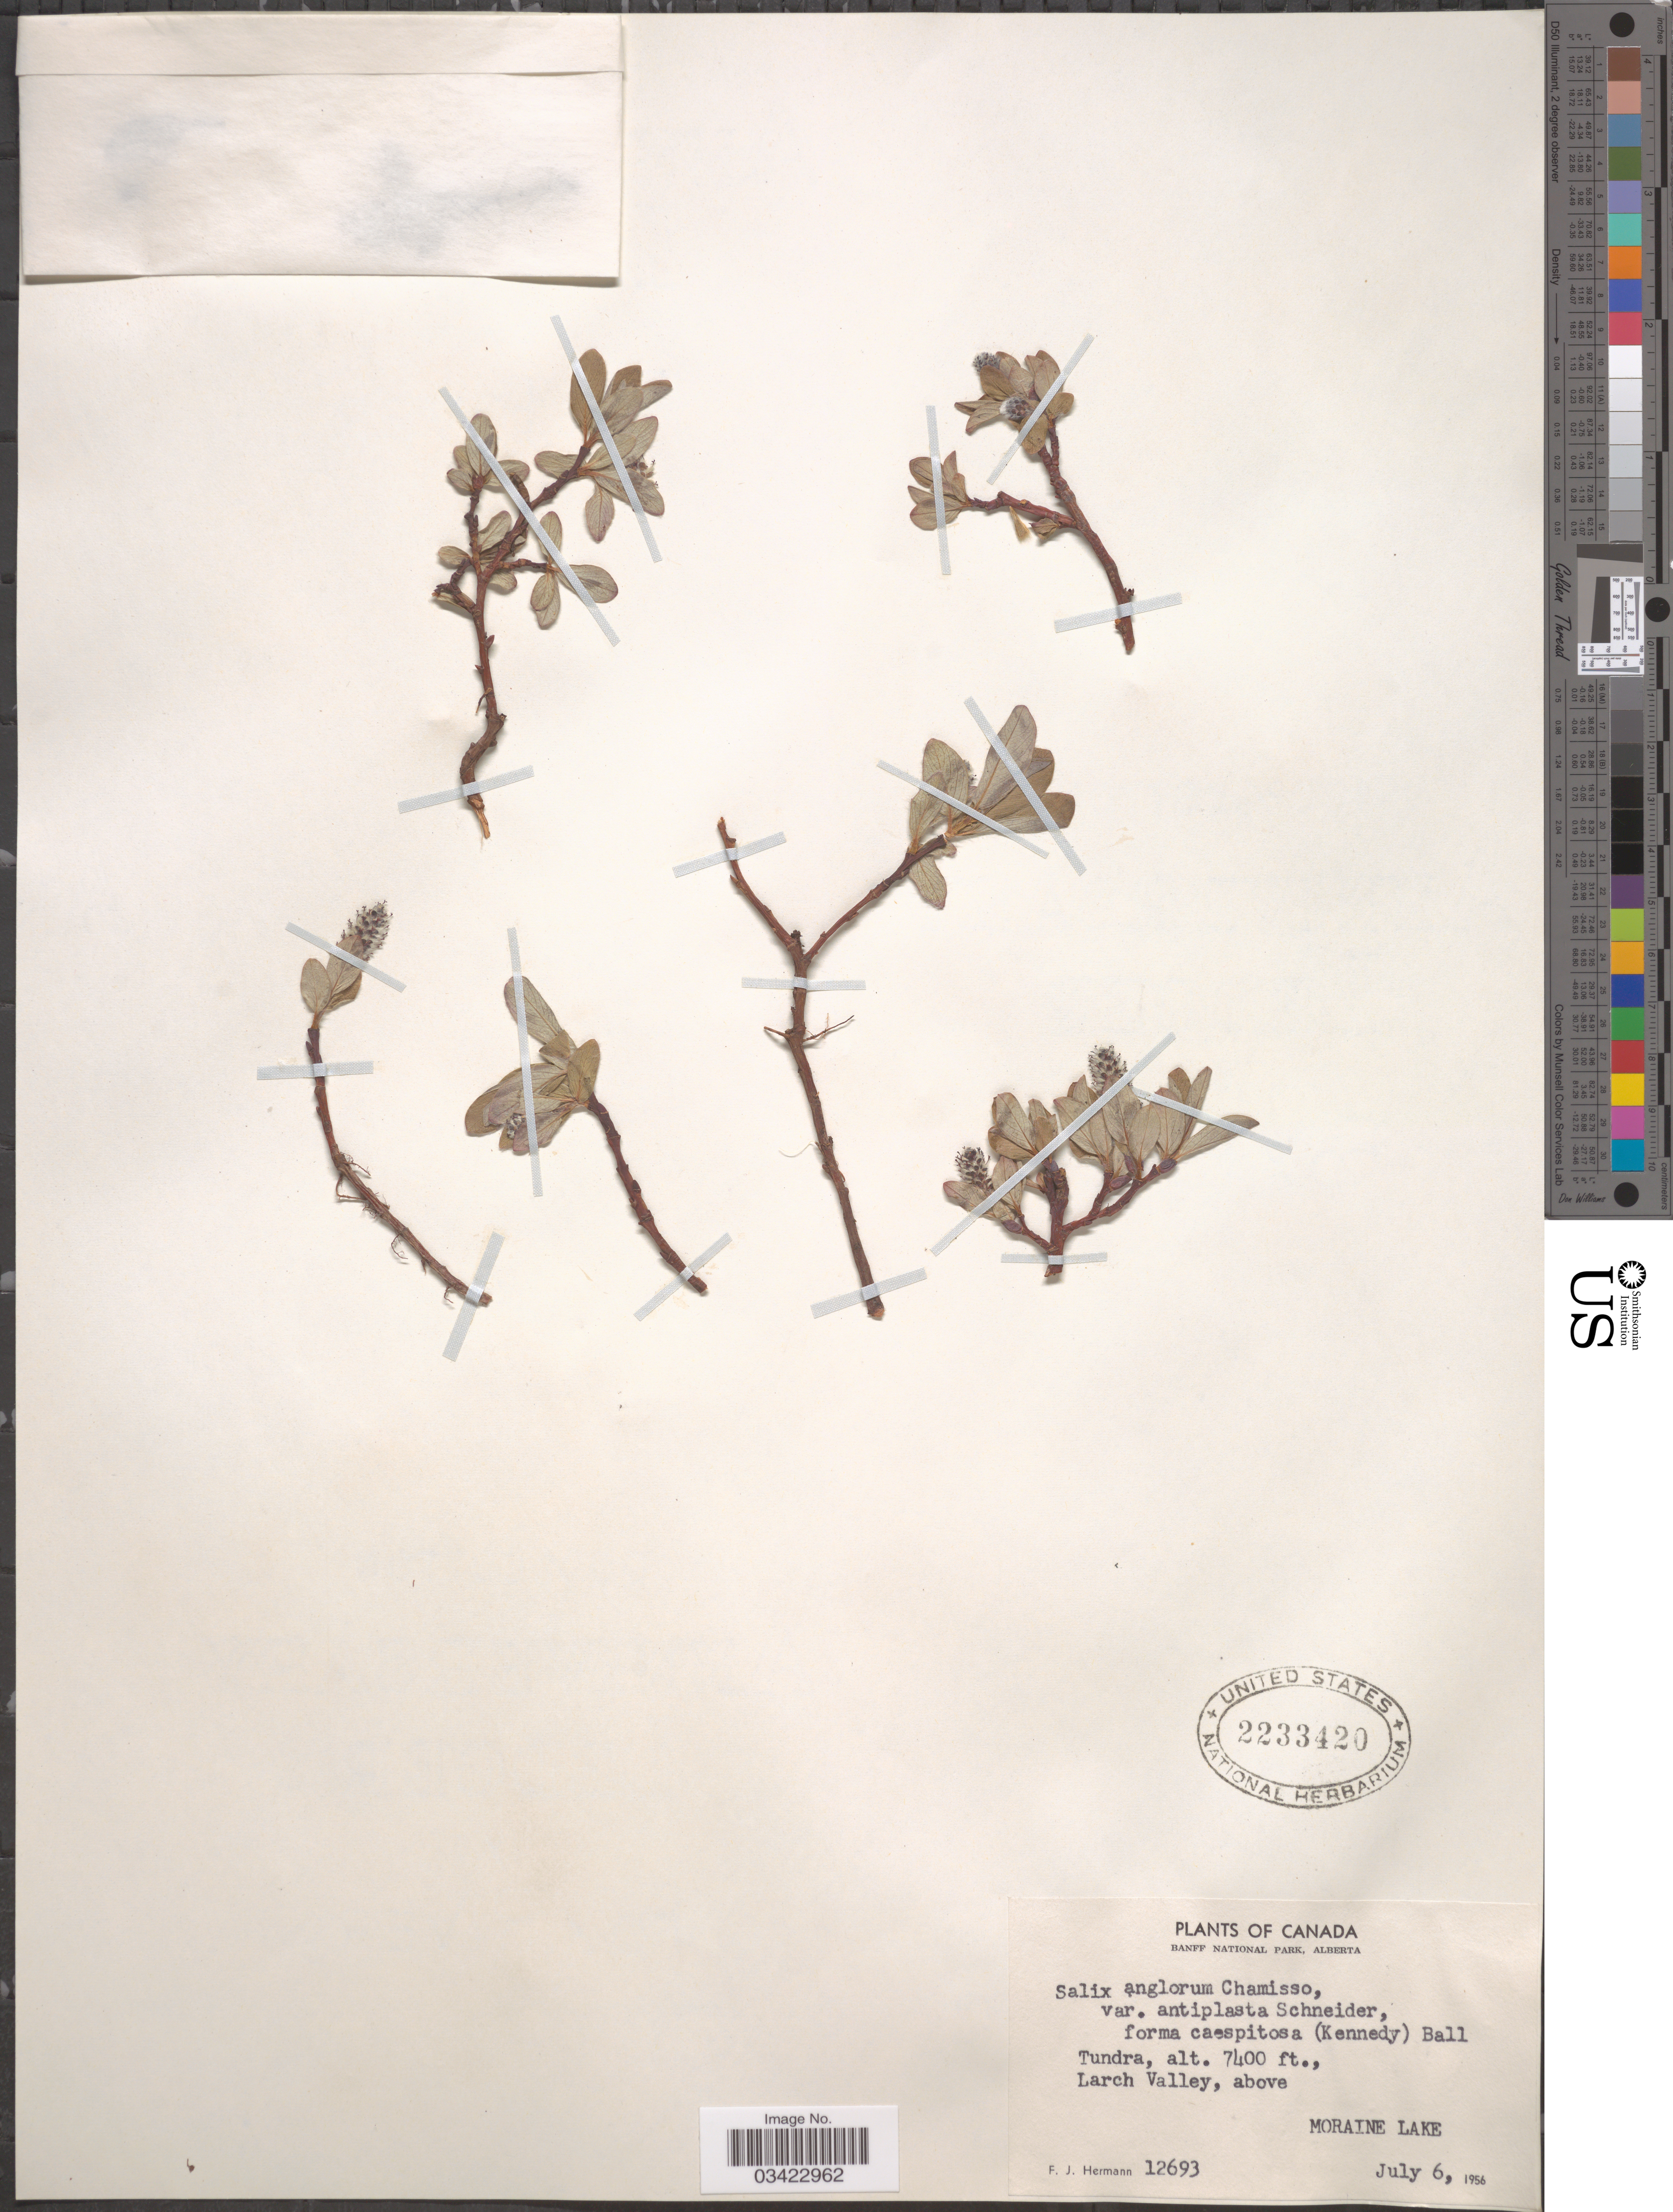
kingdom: Plantae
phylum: Tracheophyta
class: Magnoliopsida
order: Malpighiales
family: Salicaceae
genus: Salix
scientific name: Salix anglorum var. antiplasta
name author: C.K. Schneid.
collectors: F. J. Hermann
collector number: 12693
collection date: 1956-07-06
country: Canada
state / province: Alberta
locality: Banff National Park. Tundra, Larch Valley, above Moraine Lake.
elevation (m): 2256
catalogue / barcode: US 2233420